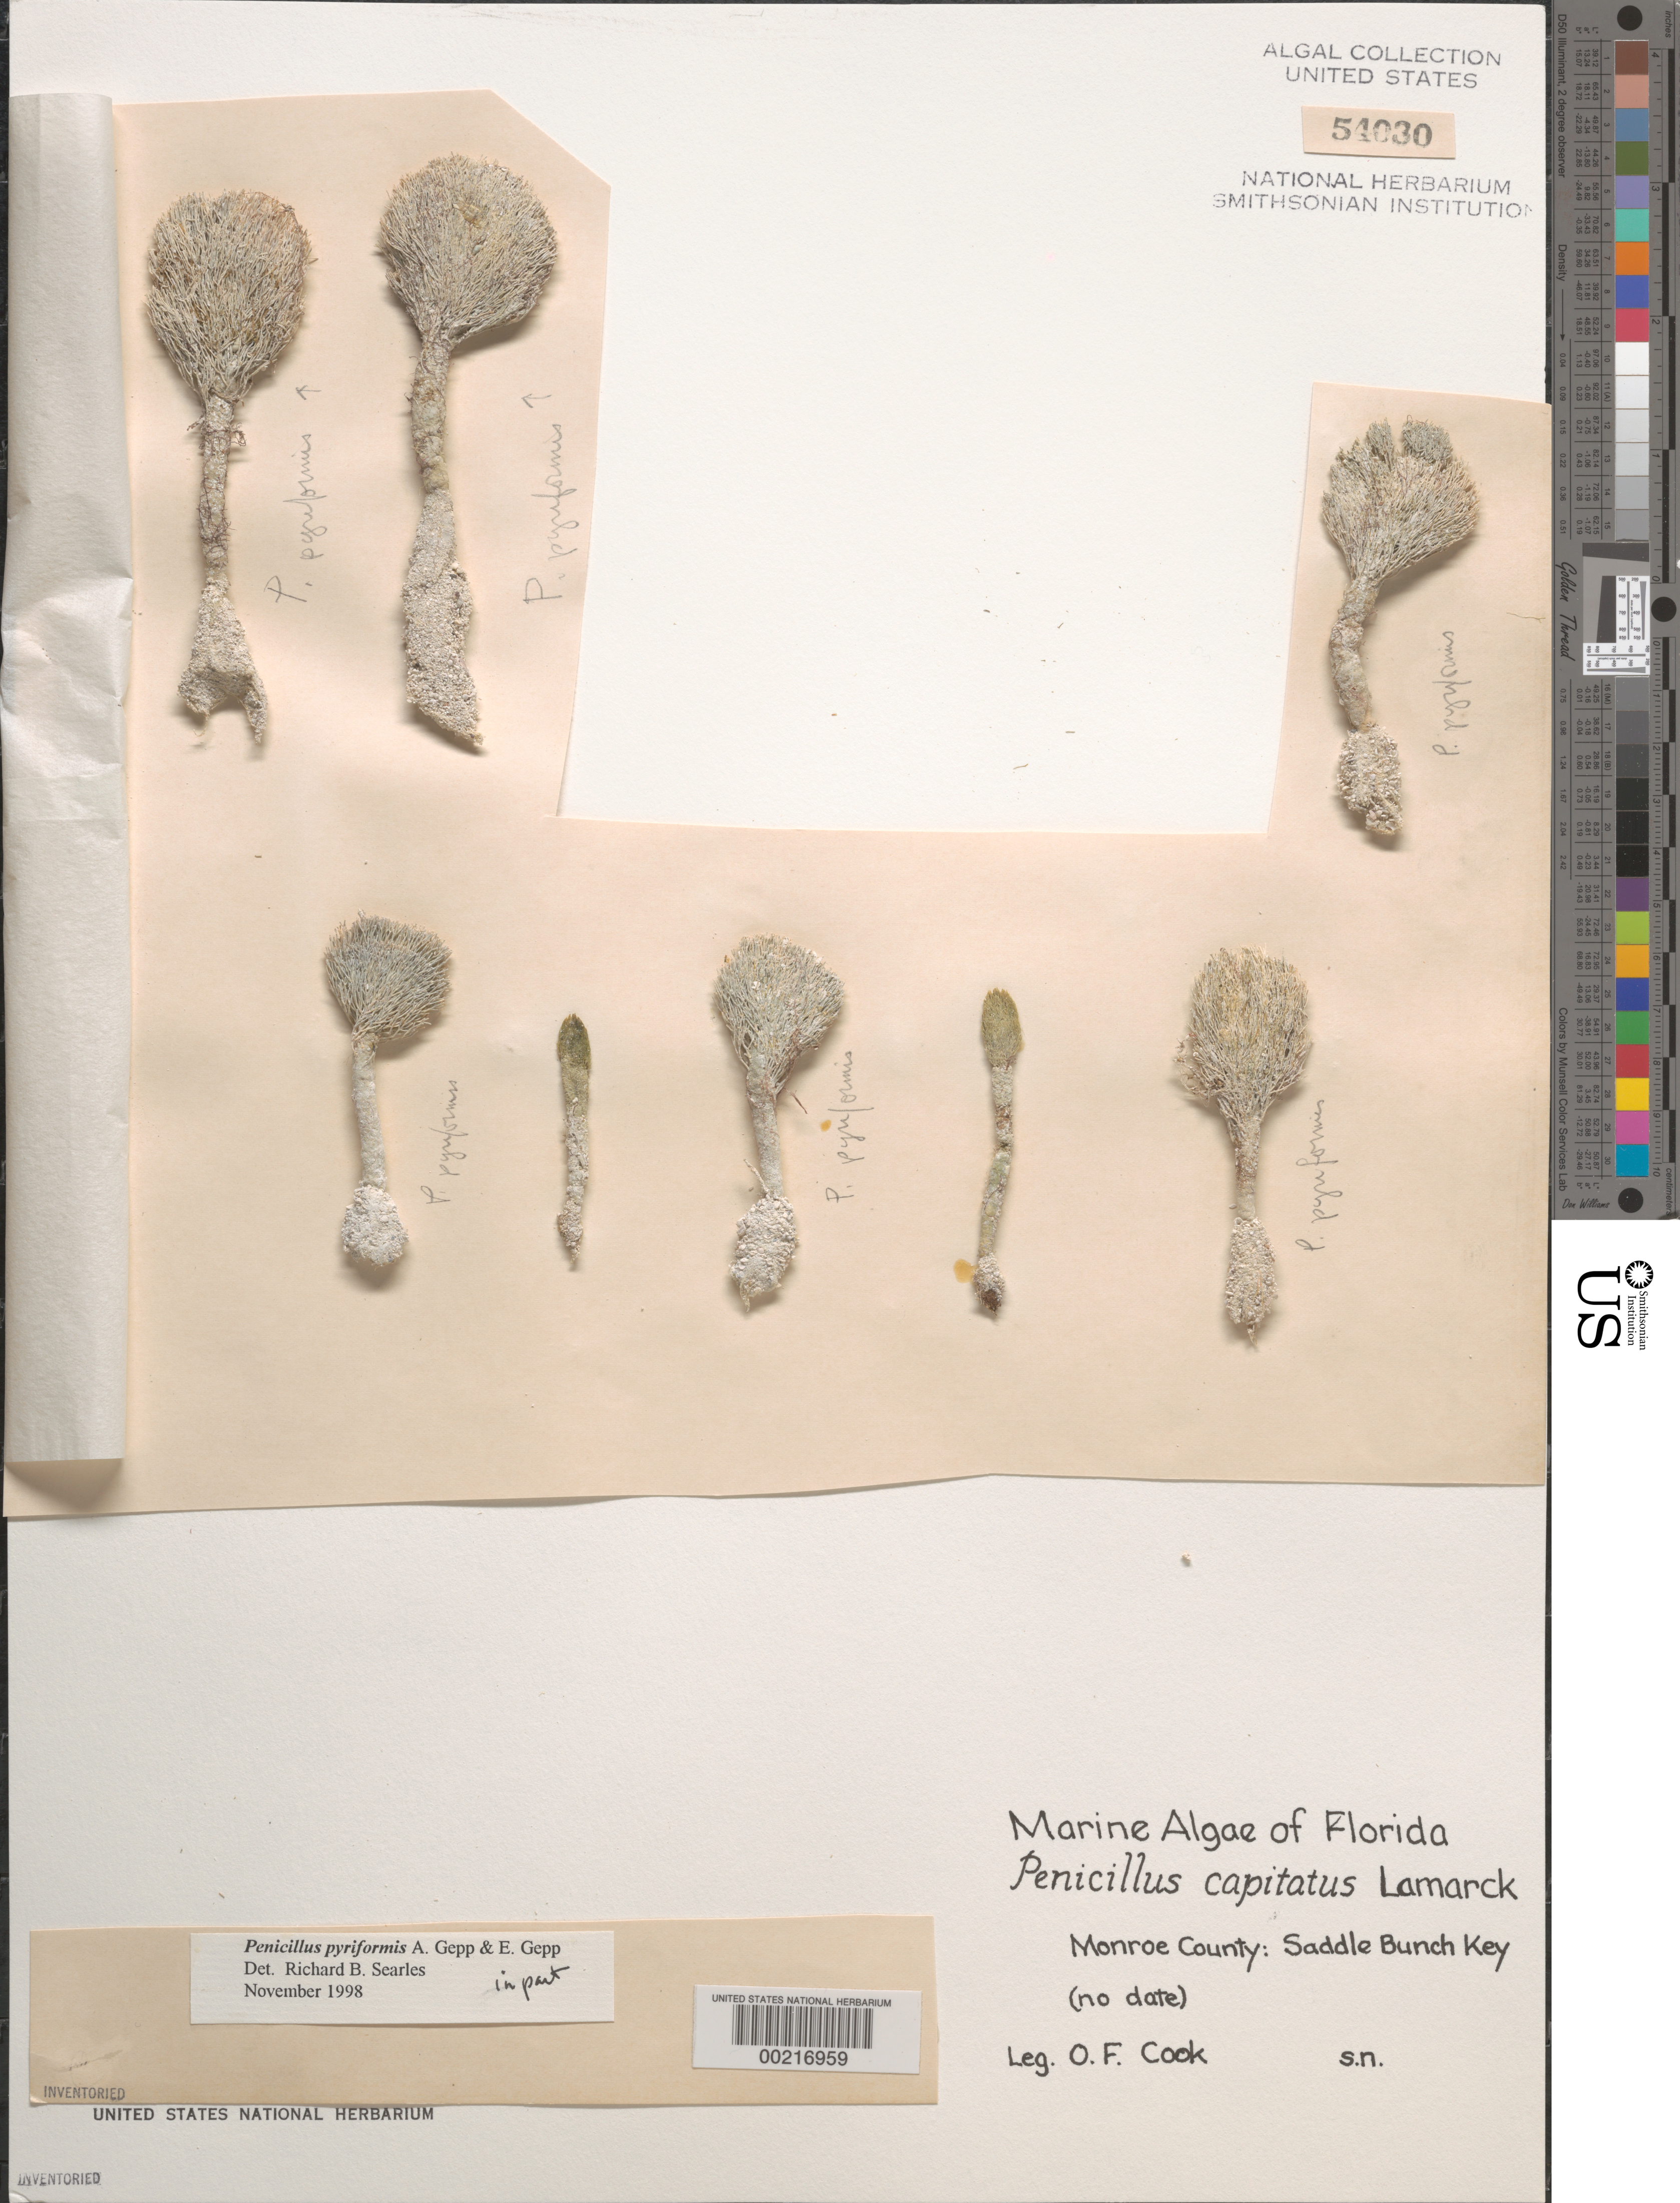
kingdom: Plantae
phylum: Chlorophyta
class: Ulvophyceae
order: Bryopsidales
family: Udoteaceae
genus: Penicillus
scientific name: Penicillus pyriformis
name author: A. Gepp & E. Gepp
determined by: Searles, R. B.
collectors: O. F. Cook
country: United States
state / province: Florida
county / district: Monroe County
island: Saddlebunch Keys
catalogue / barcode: US 54030